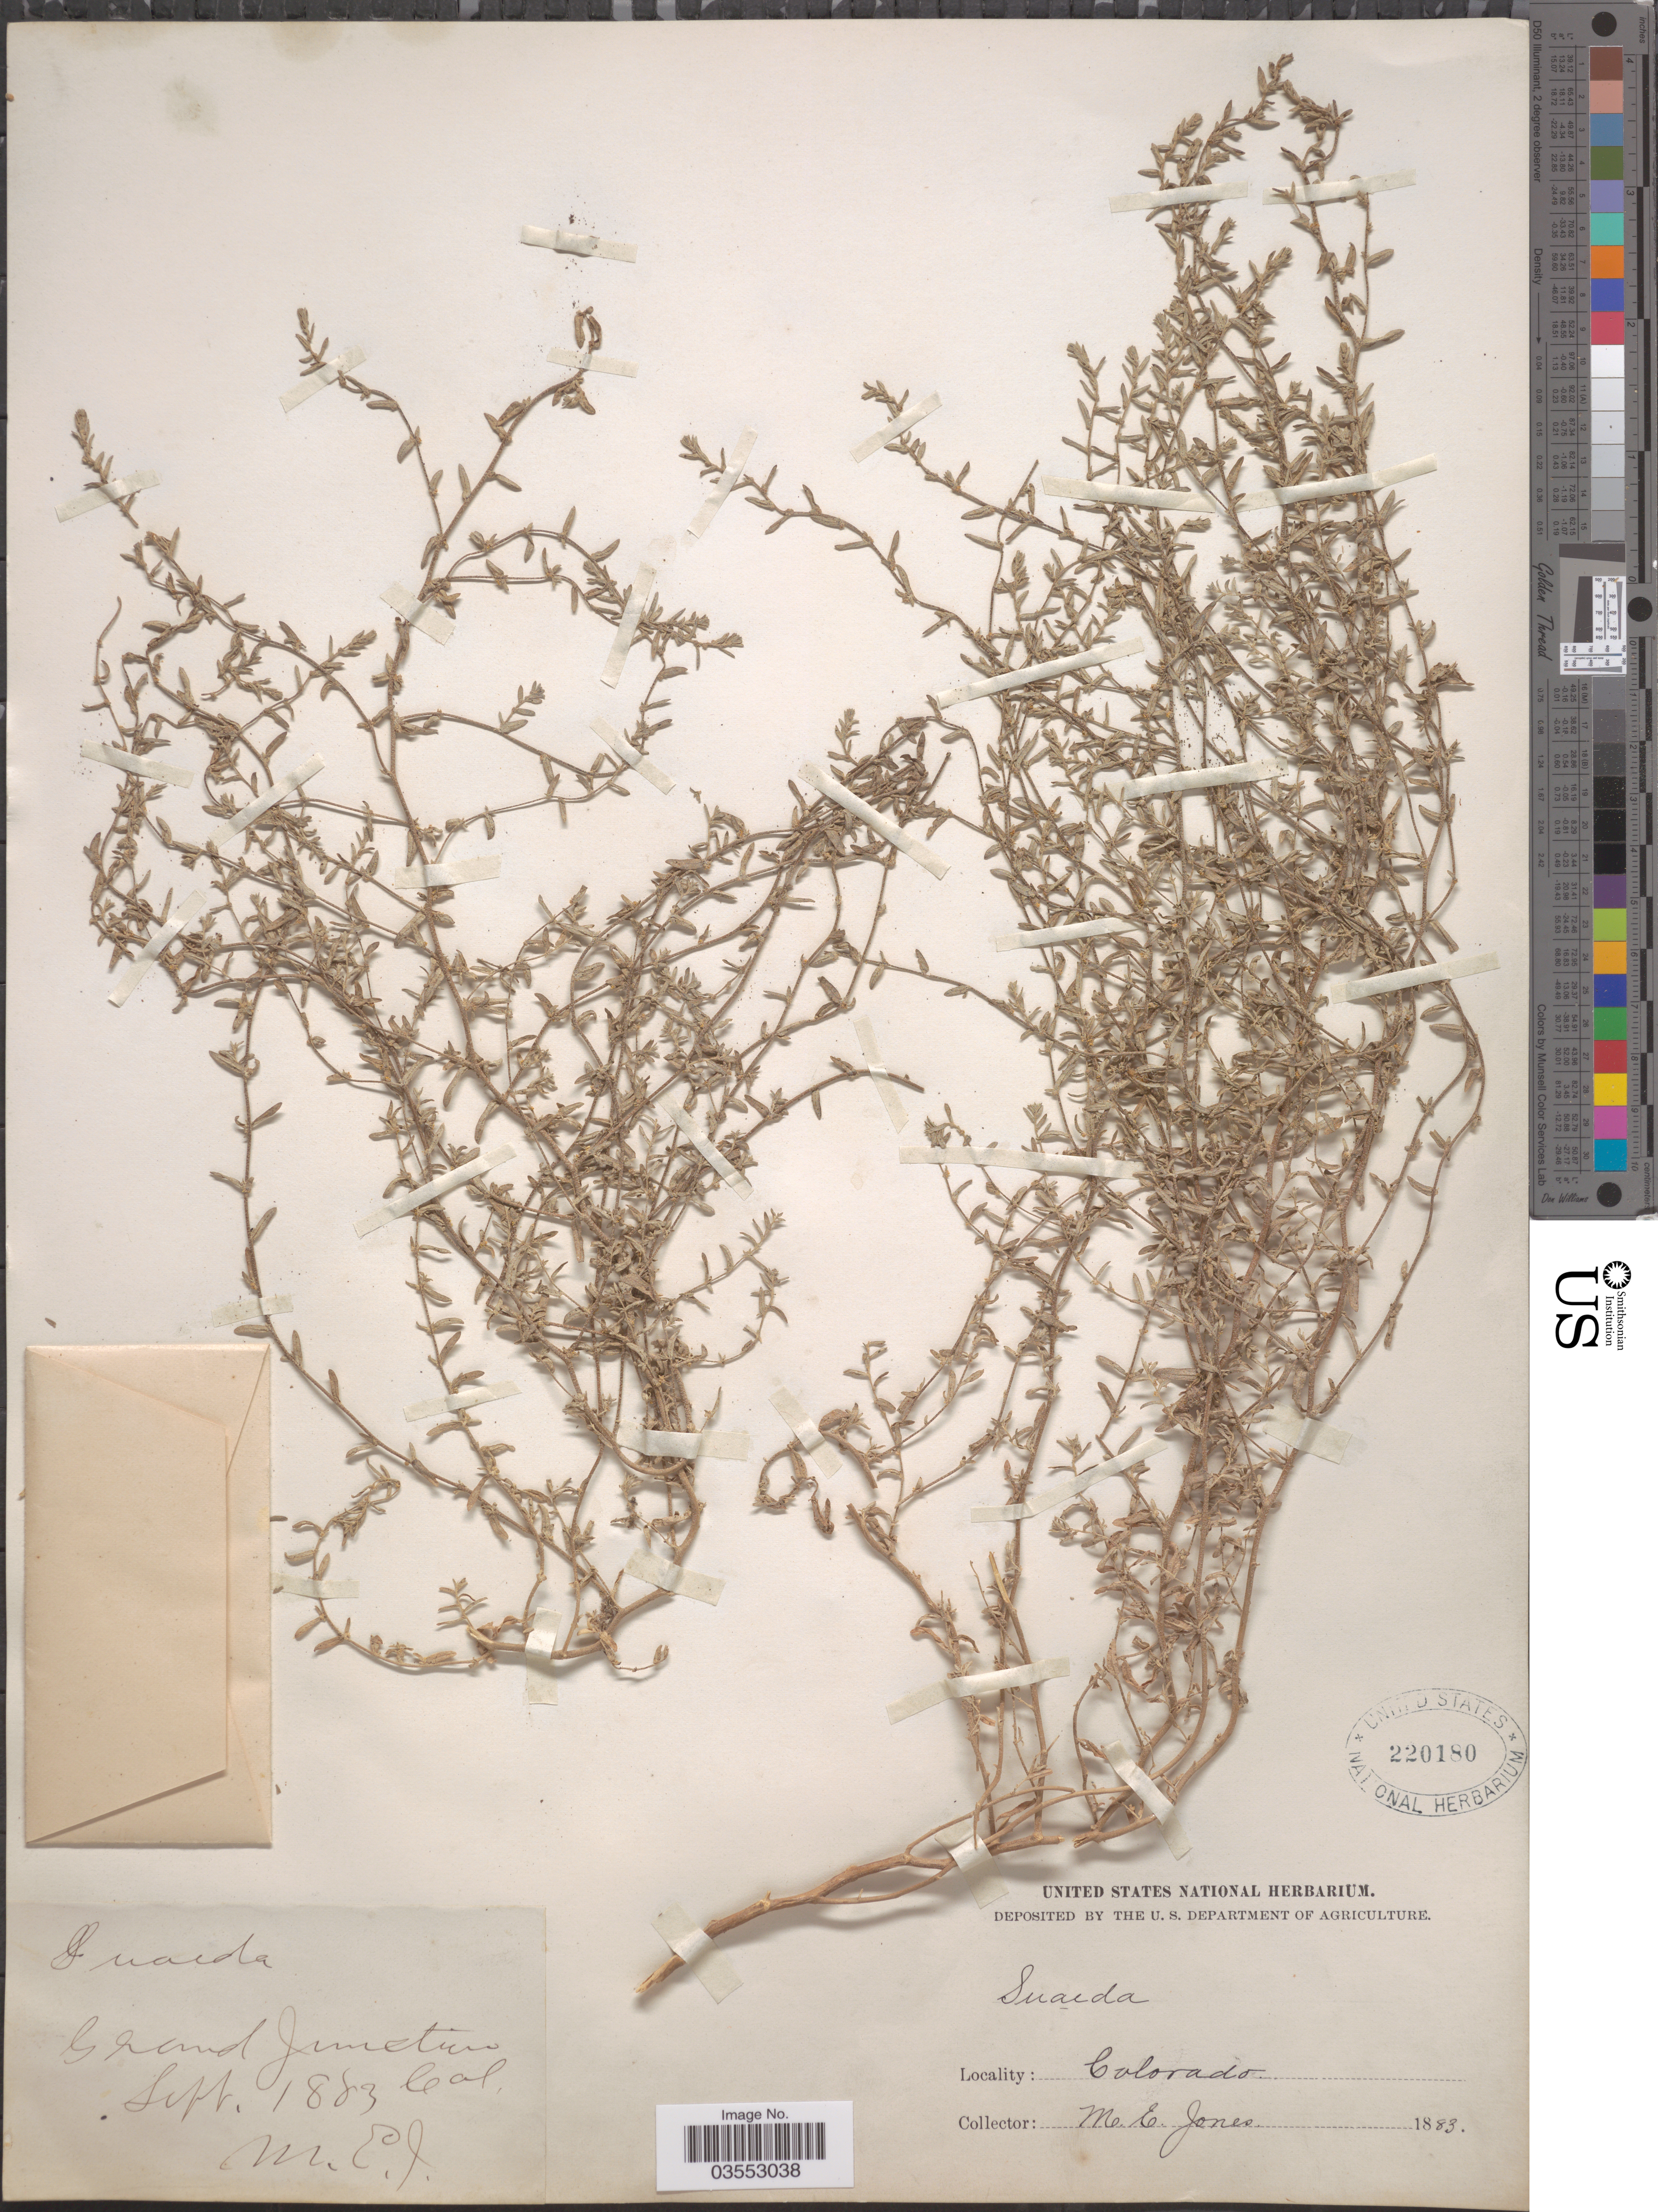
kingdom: Plantae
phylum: Tracheophyta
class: Magnoliopsida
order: Caryophyllales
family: Amaranthaceae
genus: Atriplex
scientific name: Atriplex wolfii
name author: S. Watson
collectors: M. E. Jones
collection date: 1883-09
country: United States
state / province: Colorado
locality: Grand Junction.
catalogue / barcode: US 220180